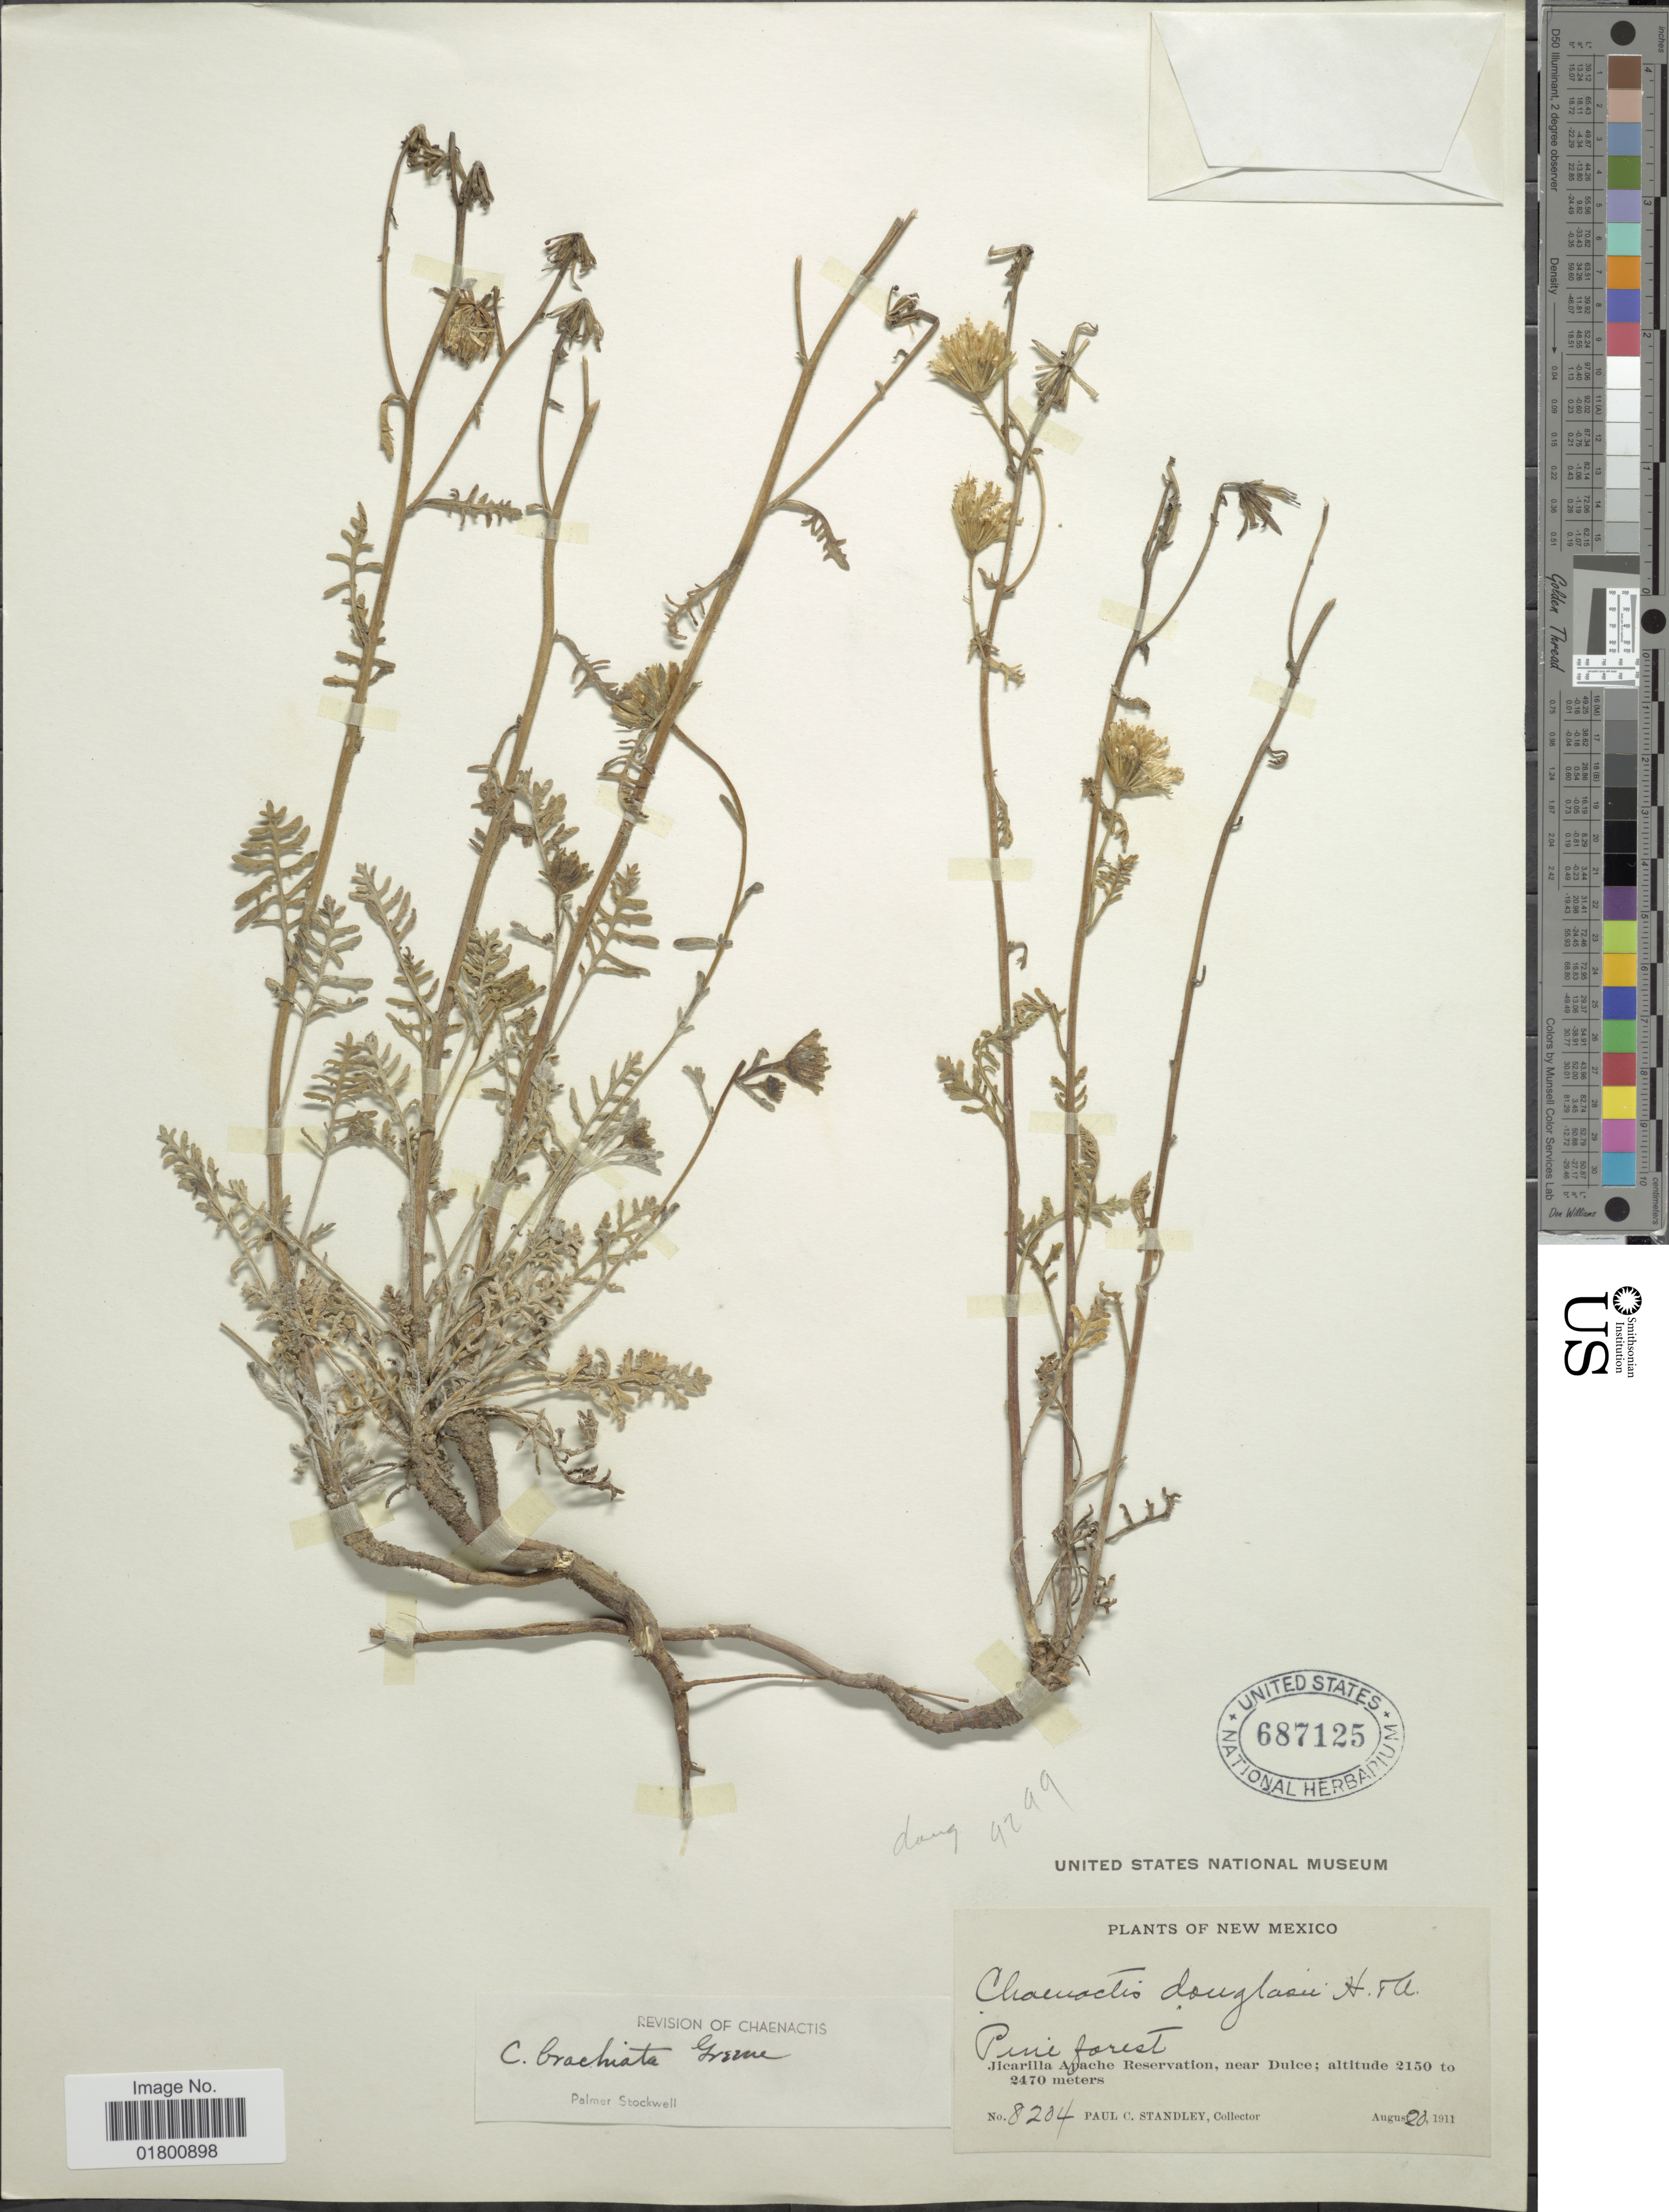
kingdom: Plantae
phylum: Tracheophyta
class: Magnoliopsida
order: Asterales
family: Asteraceae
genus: Chaenactis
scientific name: Chaenactis brachiata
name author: Greene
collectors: P. C. Standley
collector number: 8204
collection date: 1911-08-20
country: United States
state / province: New Mexico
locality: Jicarilla Apache Reservation, near Dulce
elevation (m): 2150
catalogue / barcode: US 687125